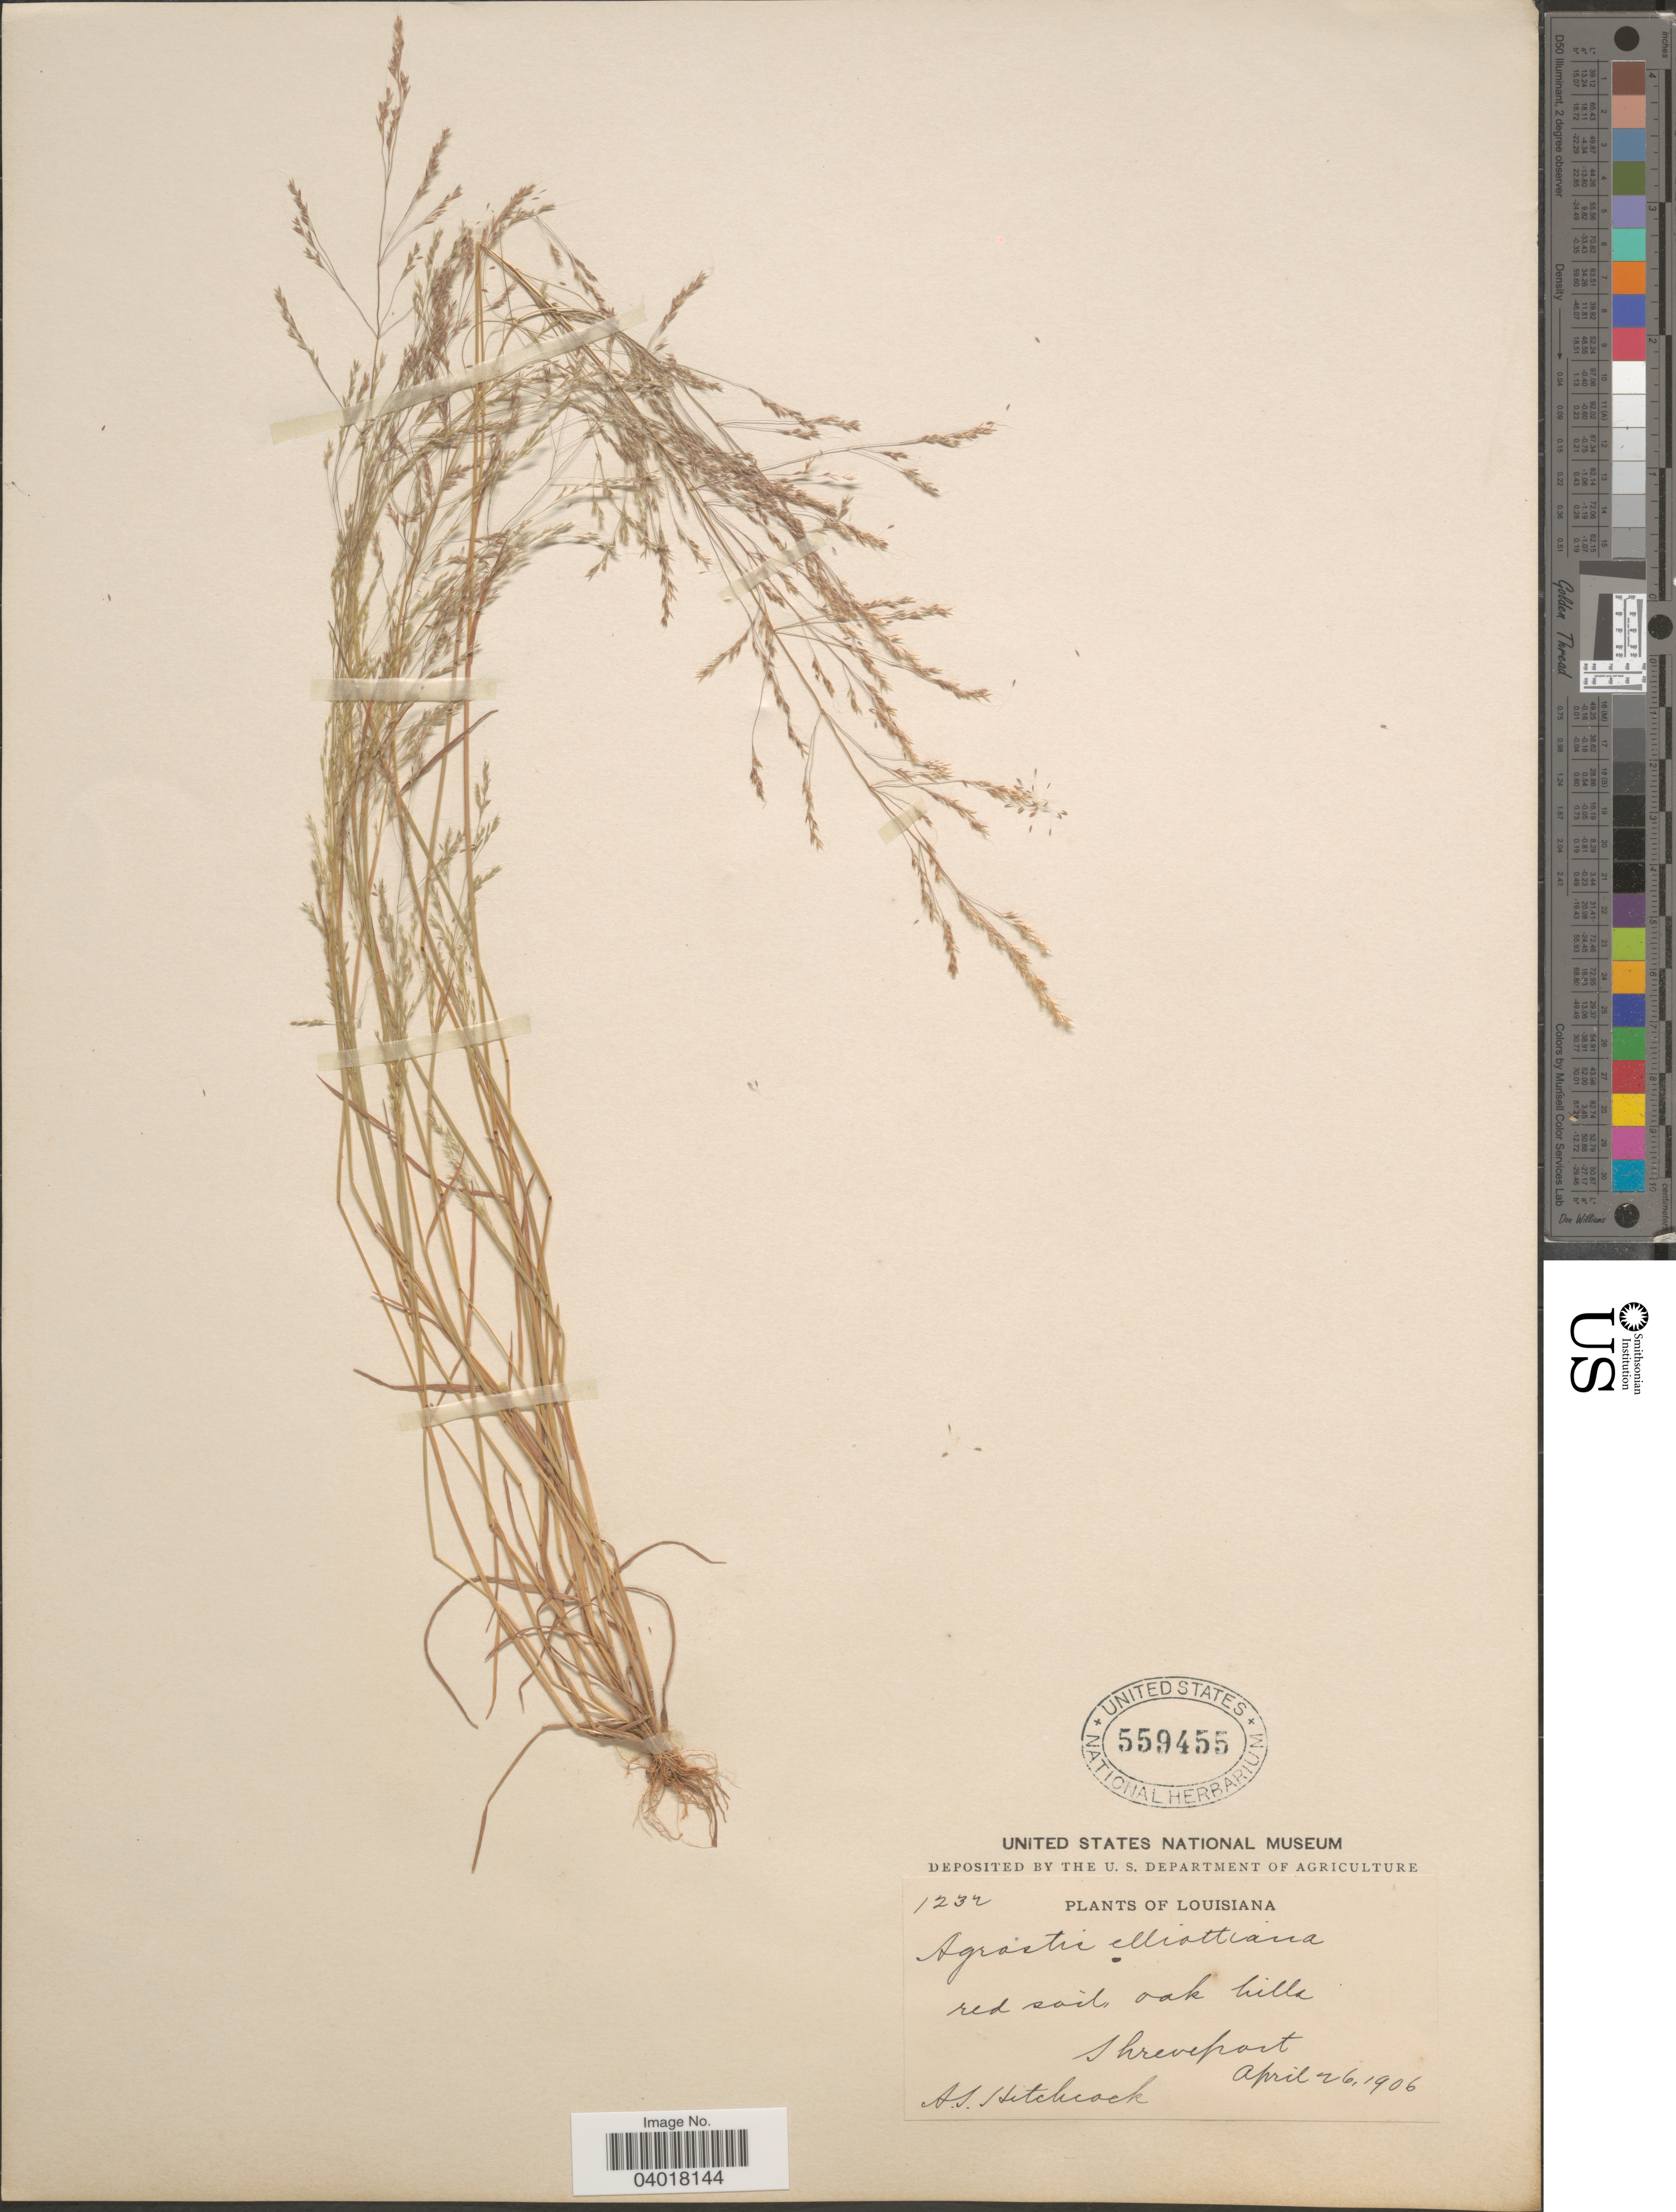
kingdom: Plantae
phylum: Tracheophyta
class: Liliopsida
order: Poales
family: Poaceae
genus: Agrostis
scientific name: Agrostis elliottiana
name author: Schult.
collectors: A. S. Hitchcock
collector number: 1232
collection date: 1906-04-26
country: United States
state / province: Louisiana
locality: Red soils oak hills, Shreveport.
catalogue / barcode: US 559455